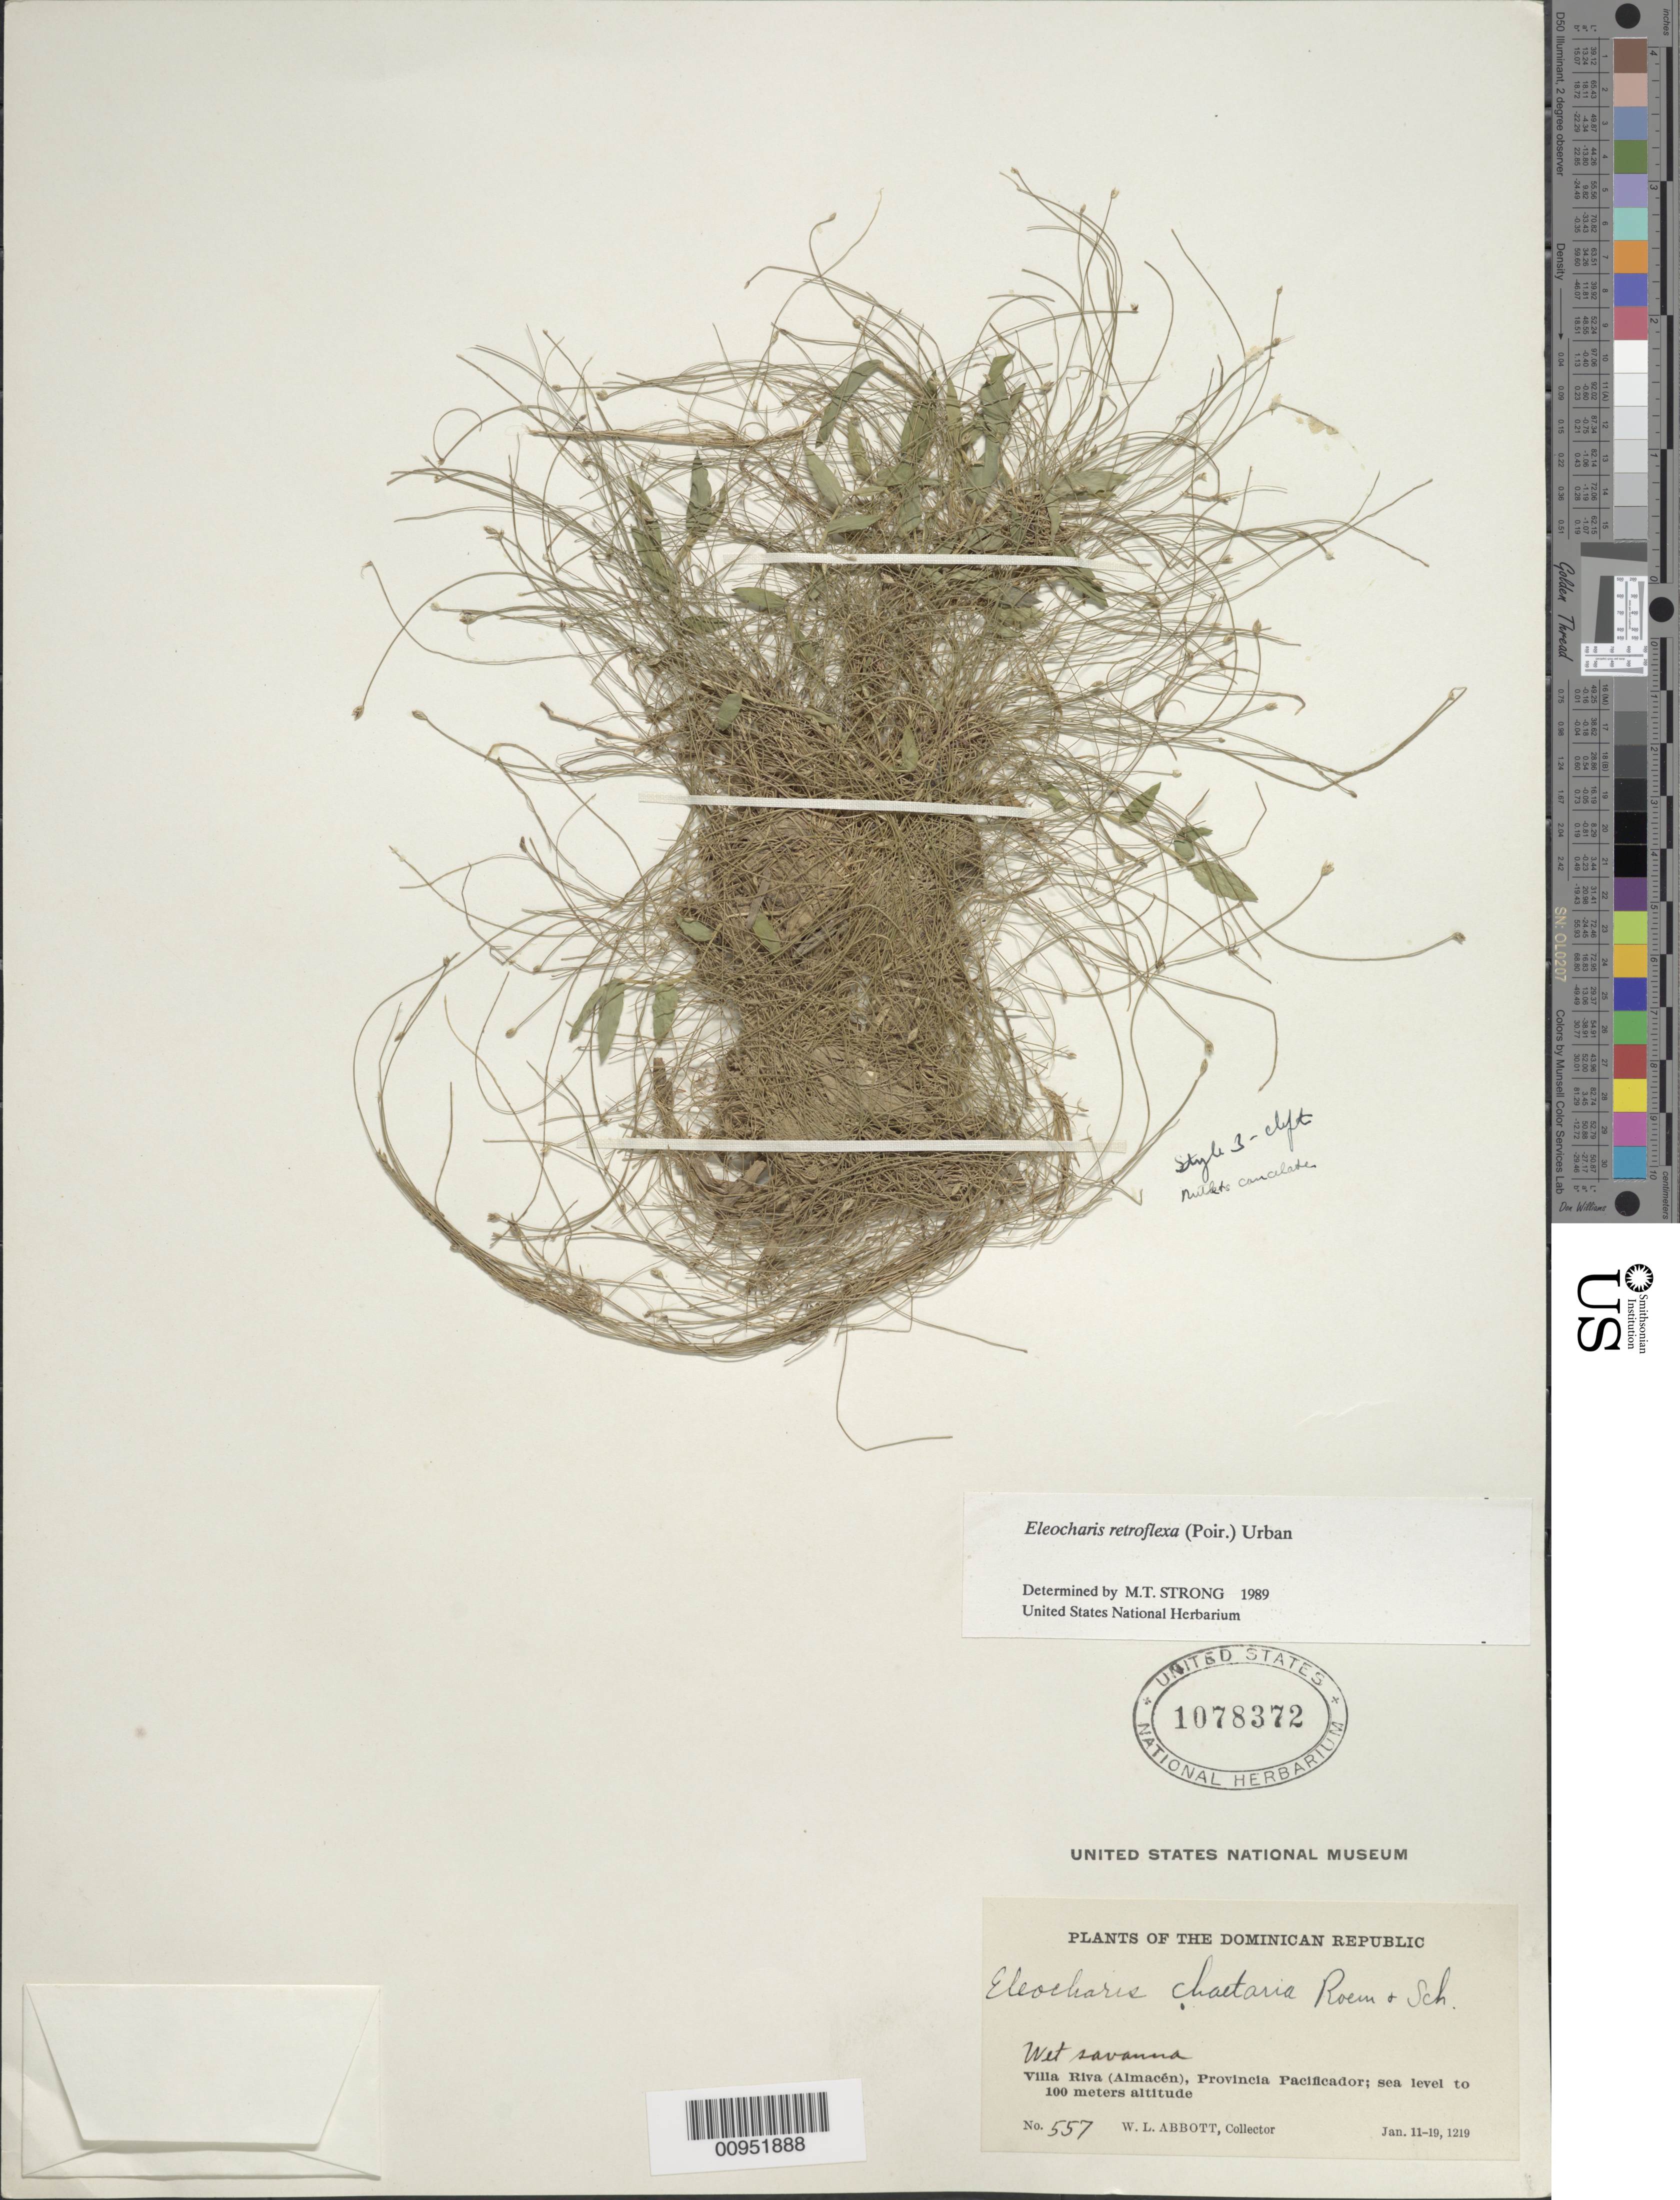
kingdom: Plantae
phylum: Tracheophyta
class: Liliopsida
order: Poales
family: Cyperaceae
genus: Eleocharis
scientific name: Eleocharis retroflexa subsp. retroflexa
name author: (Poir.) Urb.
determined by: Strong, M. T., (US), Smithsonian Institution - National Museum of Natural History (UNITED STATES)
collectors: W. L. Abbott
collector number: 557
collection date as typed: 11 Jan 1921 to 19 Jan 1921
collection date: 1921-01-11/1921-01-19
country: Dominican Republic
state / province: Duarte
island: Hispaniola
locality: Villa Riva (Almacén)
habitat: Wet savanna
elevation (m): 0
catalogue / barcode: US 1078372